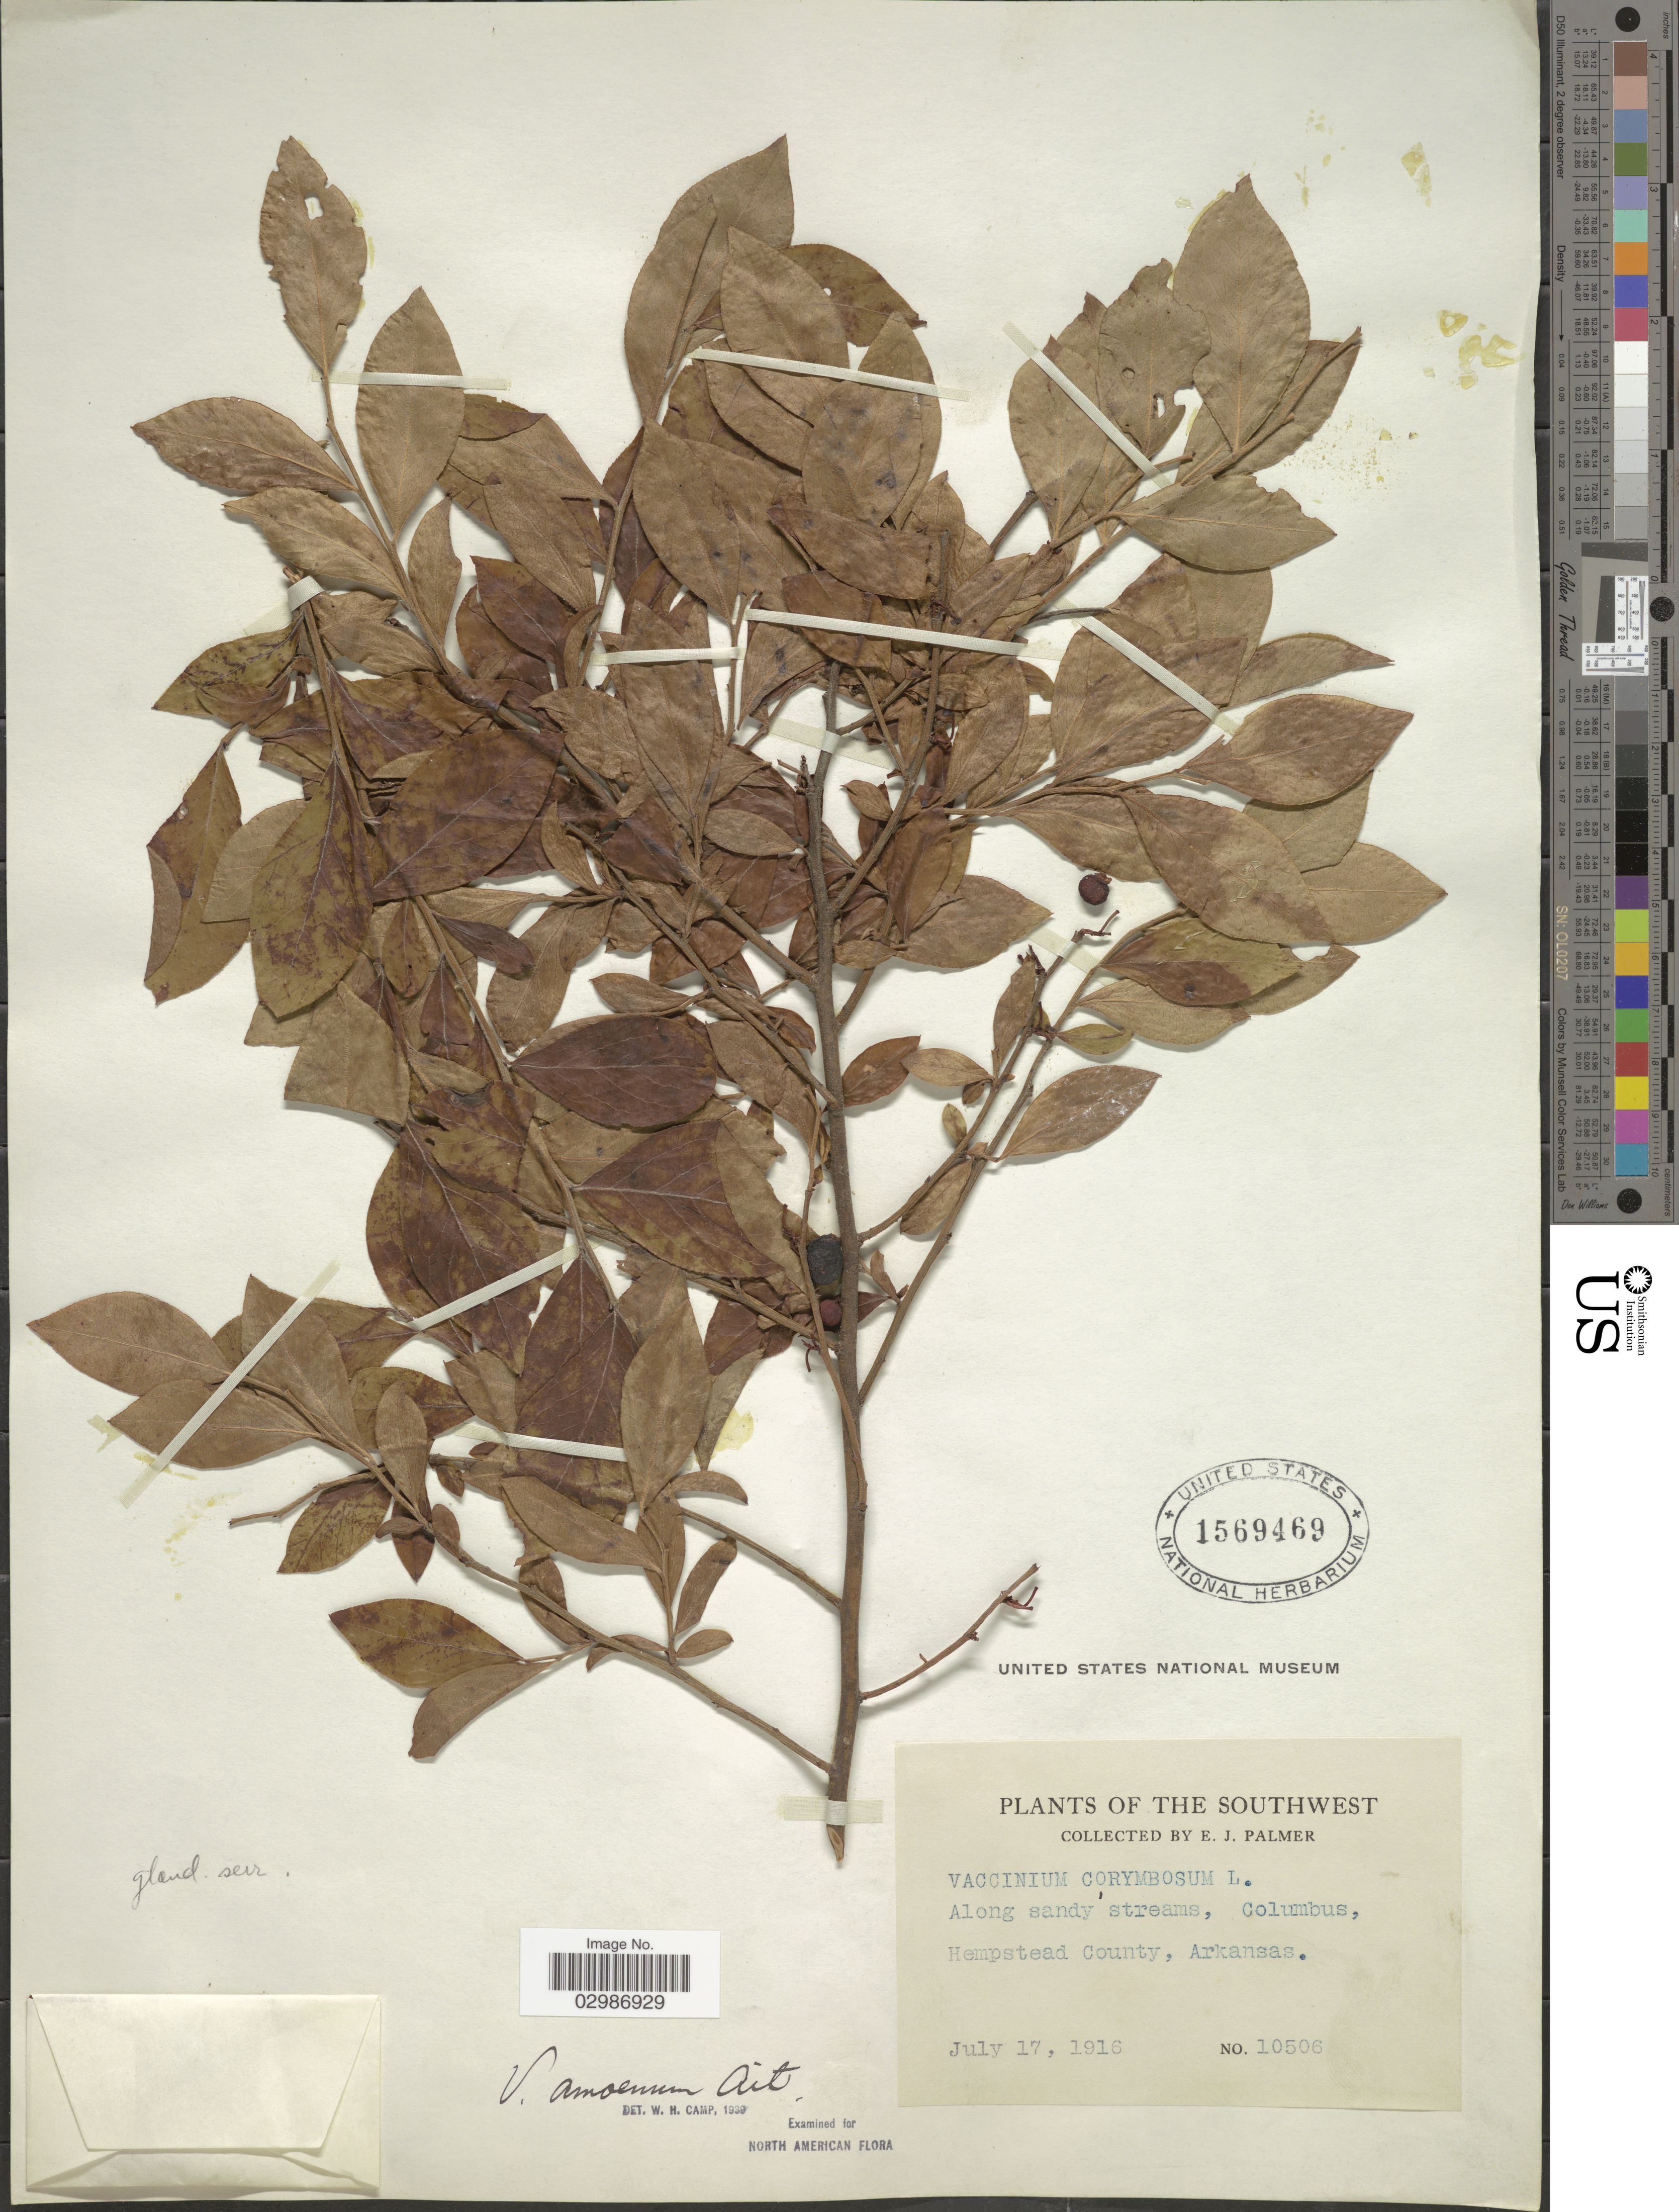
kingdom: Plantae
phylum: Tracheophyta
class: Magnoliopsida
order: Ericales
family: Ericaceae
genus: Vaccinium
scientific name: Vaccinium amoenum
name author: Aiton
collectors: E. J. Palmer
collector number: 10506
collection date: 1916-07-17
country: United States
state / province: Arkansas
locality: The Southwest. Along sandy streams, Colombus, Hempstead County.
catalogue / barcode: US 1569469